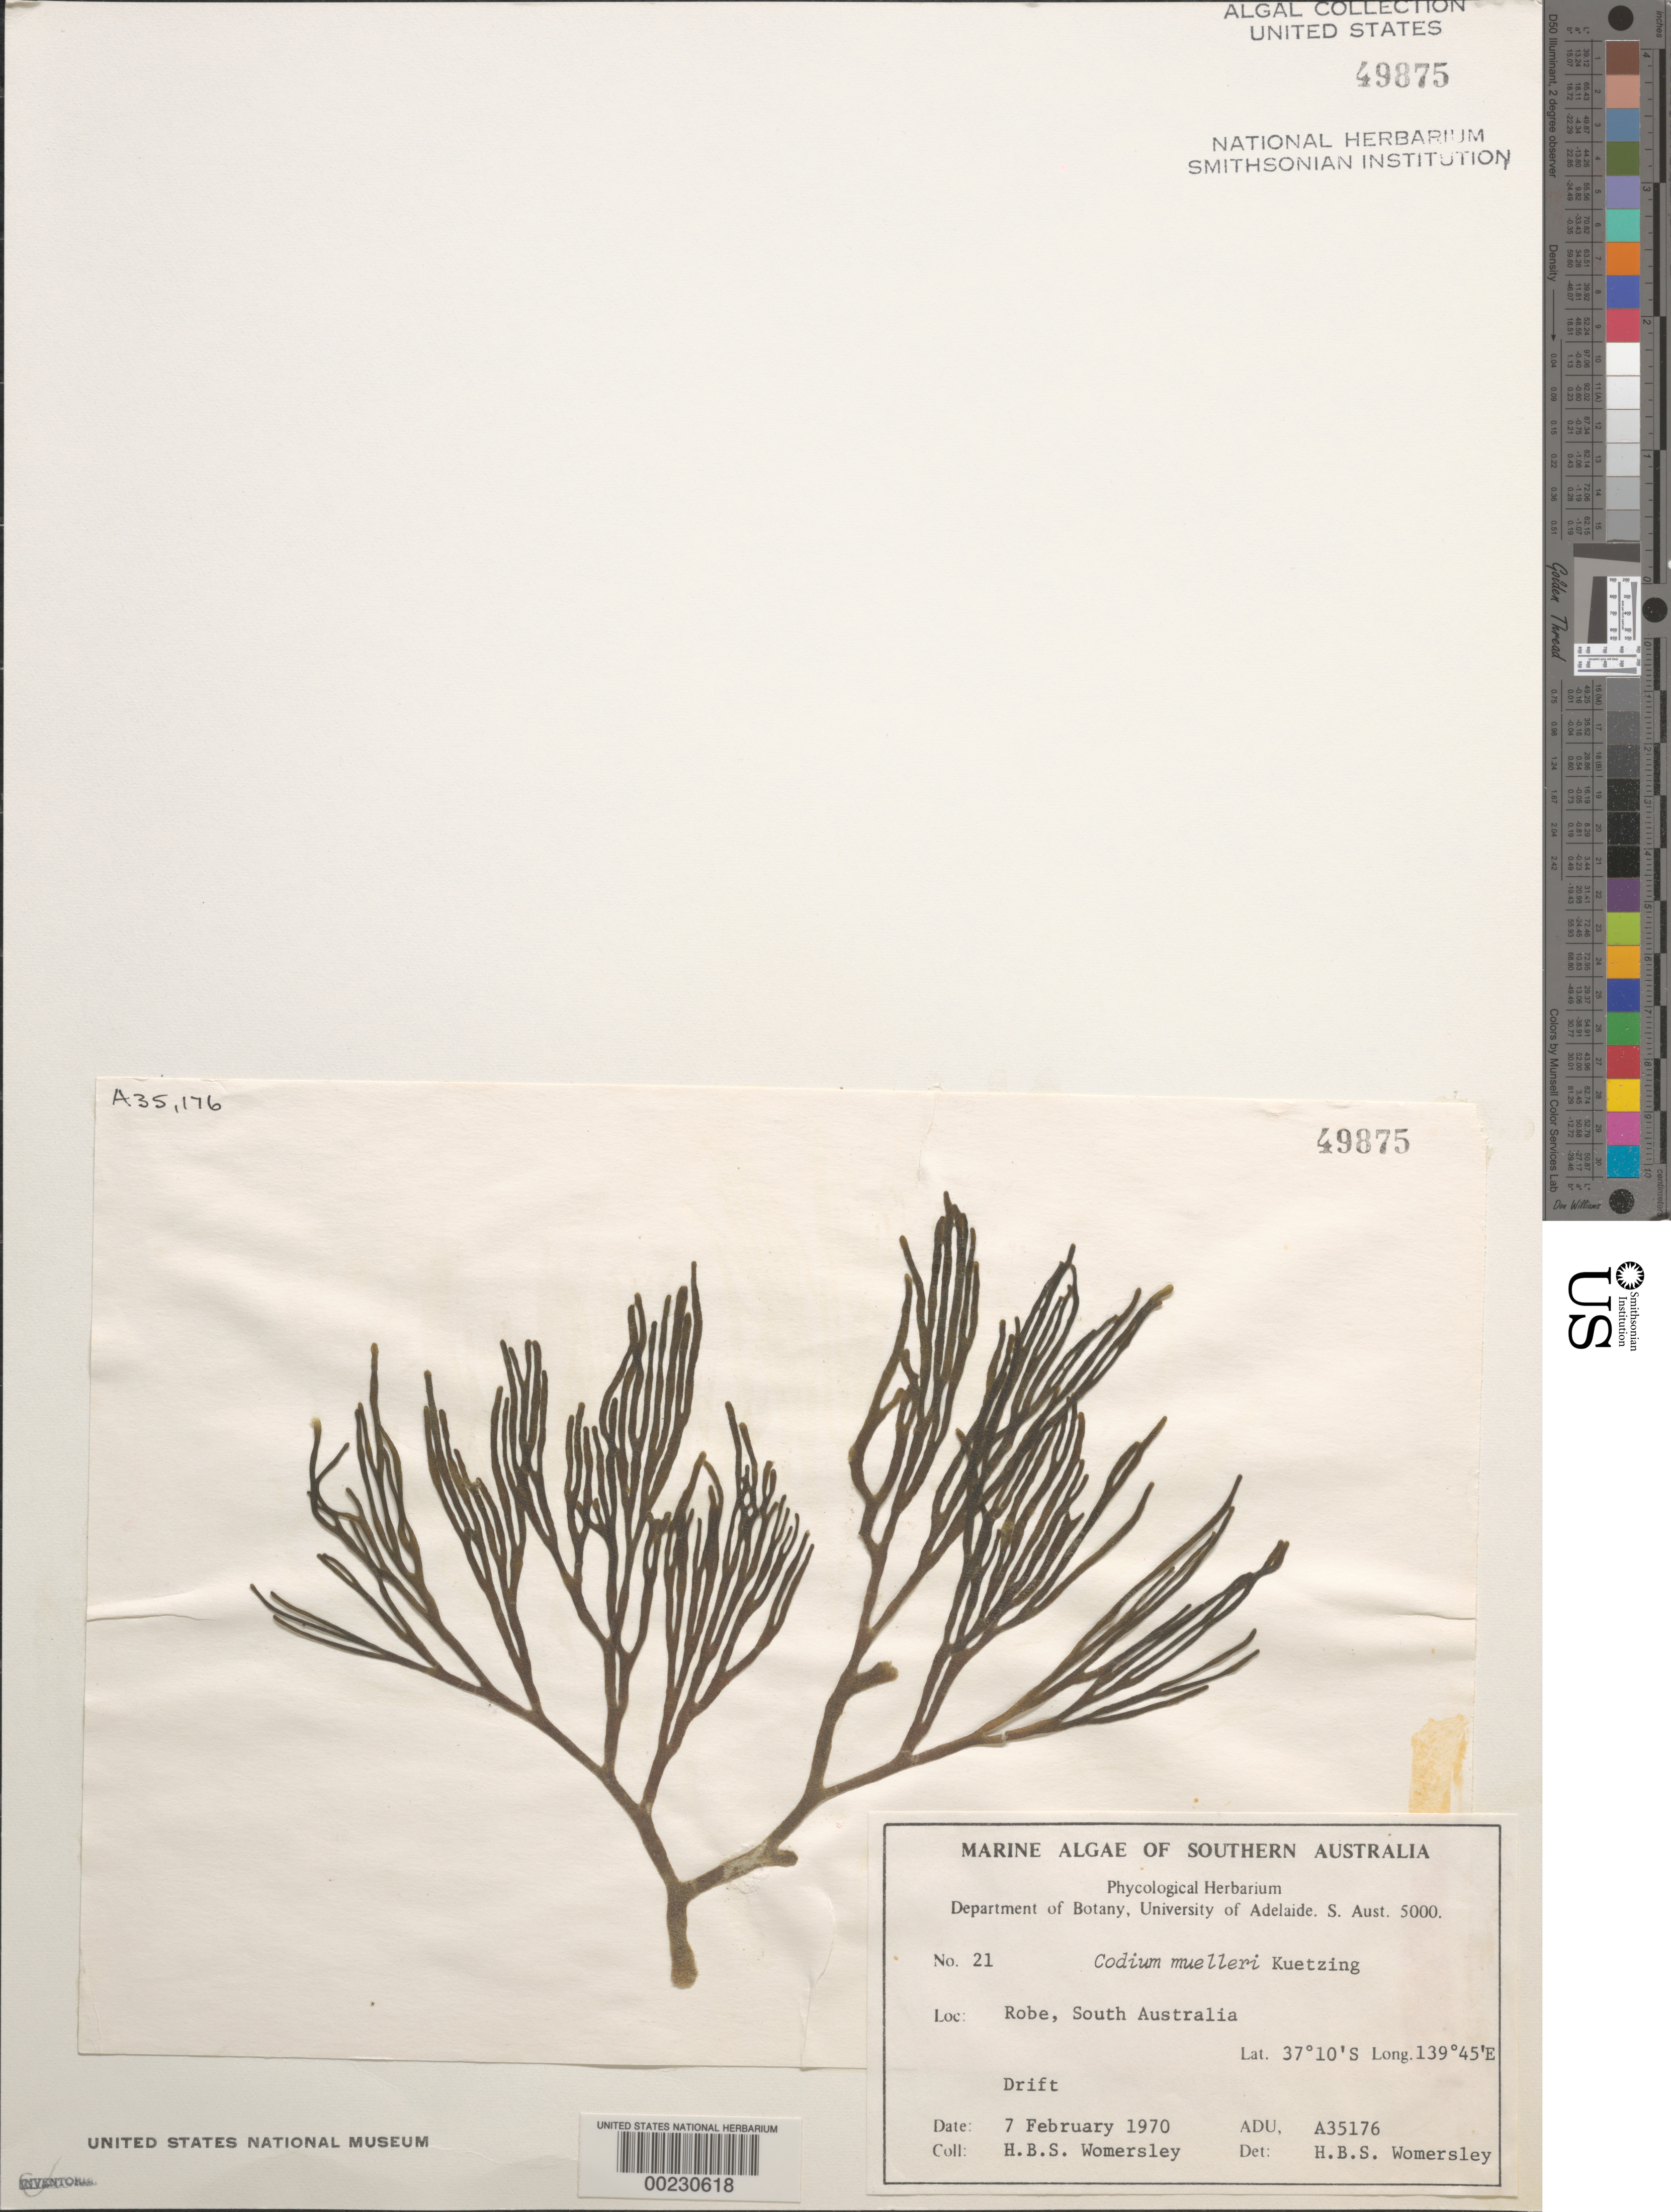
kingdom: Plantae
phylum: Chlorophyta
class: Ulvophyceae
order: Bryopsidales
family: Codiaceae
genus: Codium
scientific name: Codium muelleri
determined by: Womersley, H. B. S.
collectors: H. B. S. Womersley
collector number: ADU A35176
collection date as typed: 07 Feb 1970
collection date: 1970-02-07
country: Australia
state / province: South Australia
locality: Robe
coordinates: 37 10' S, 139 45' E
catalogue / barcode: US 49875